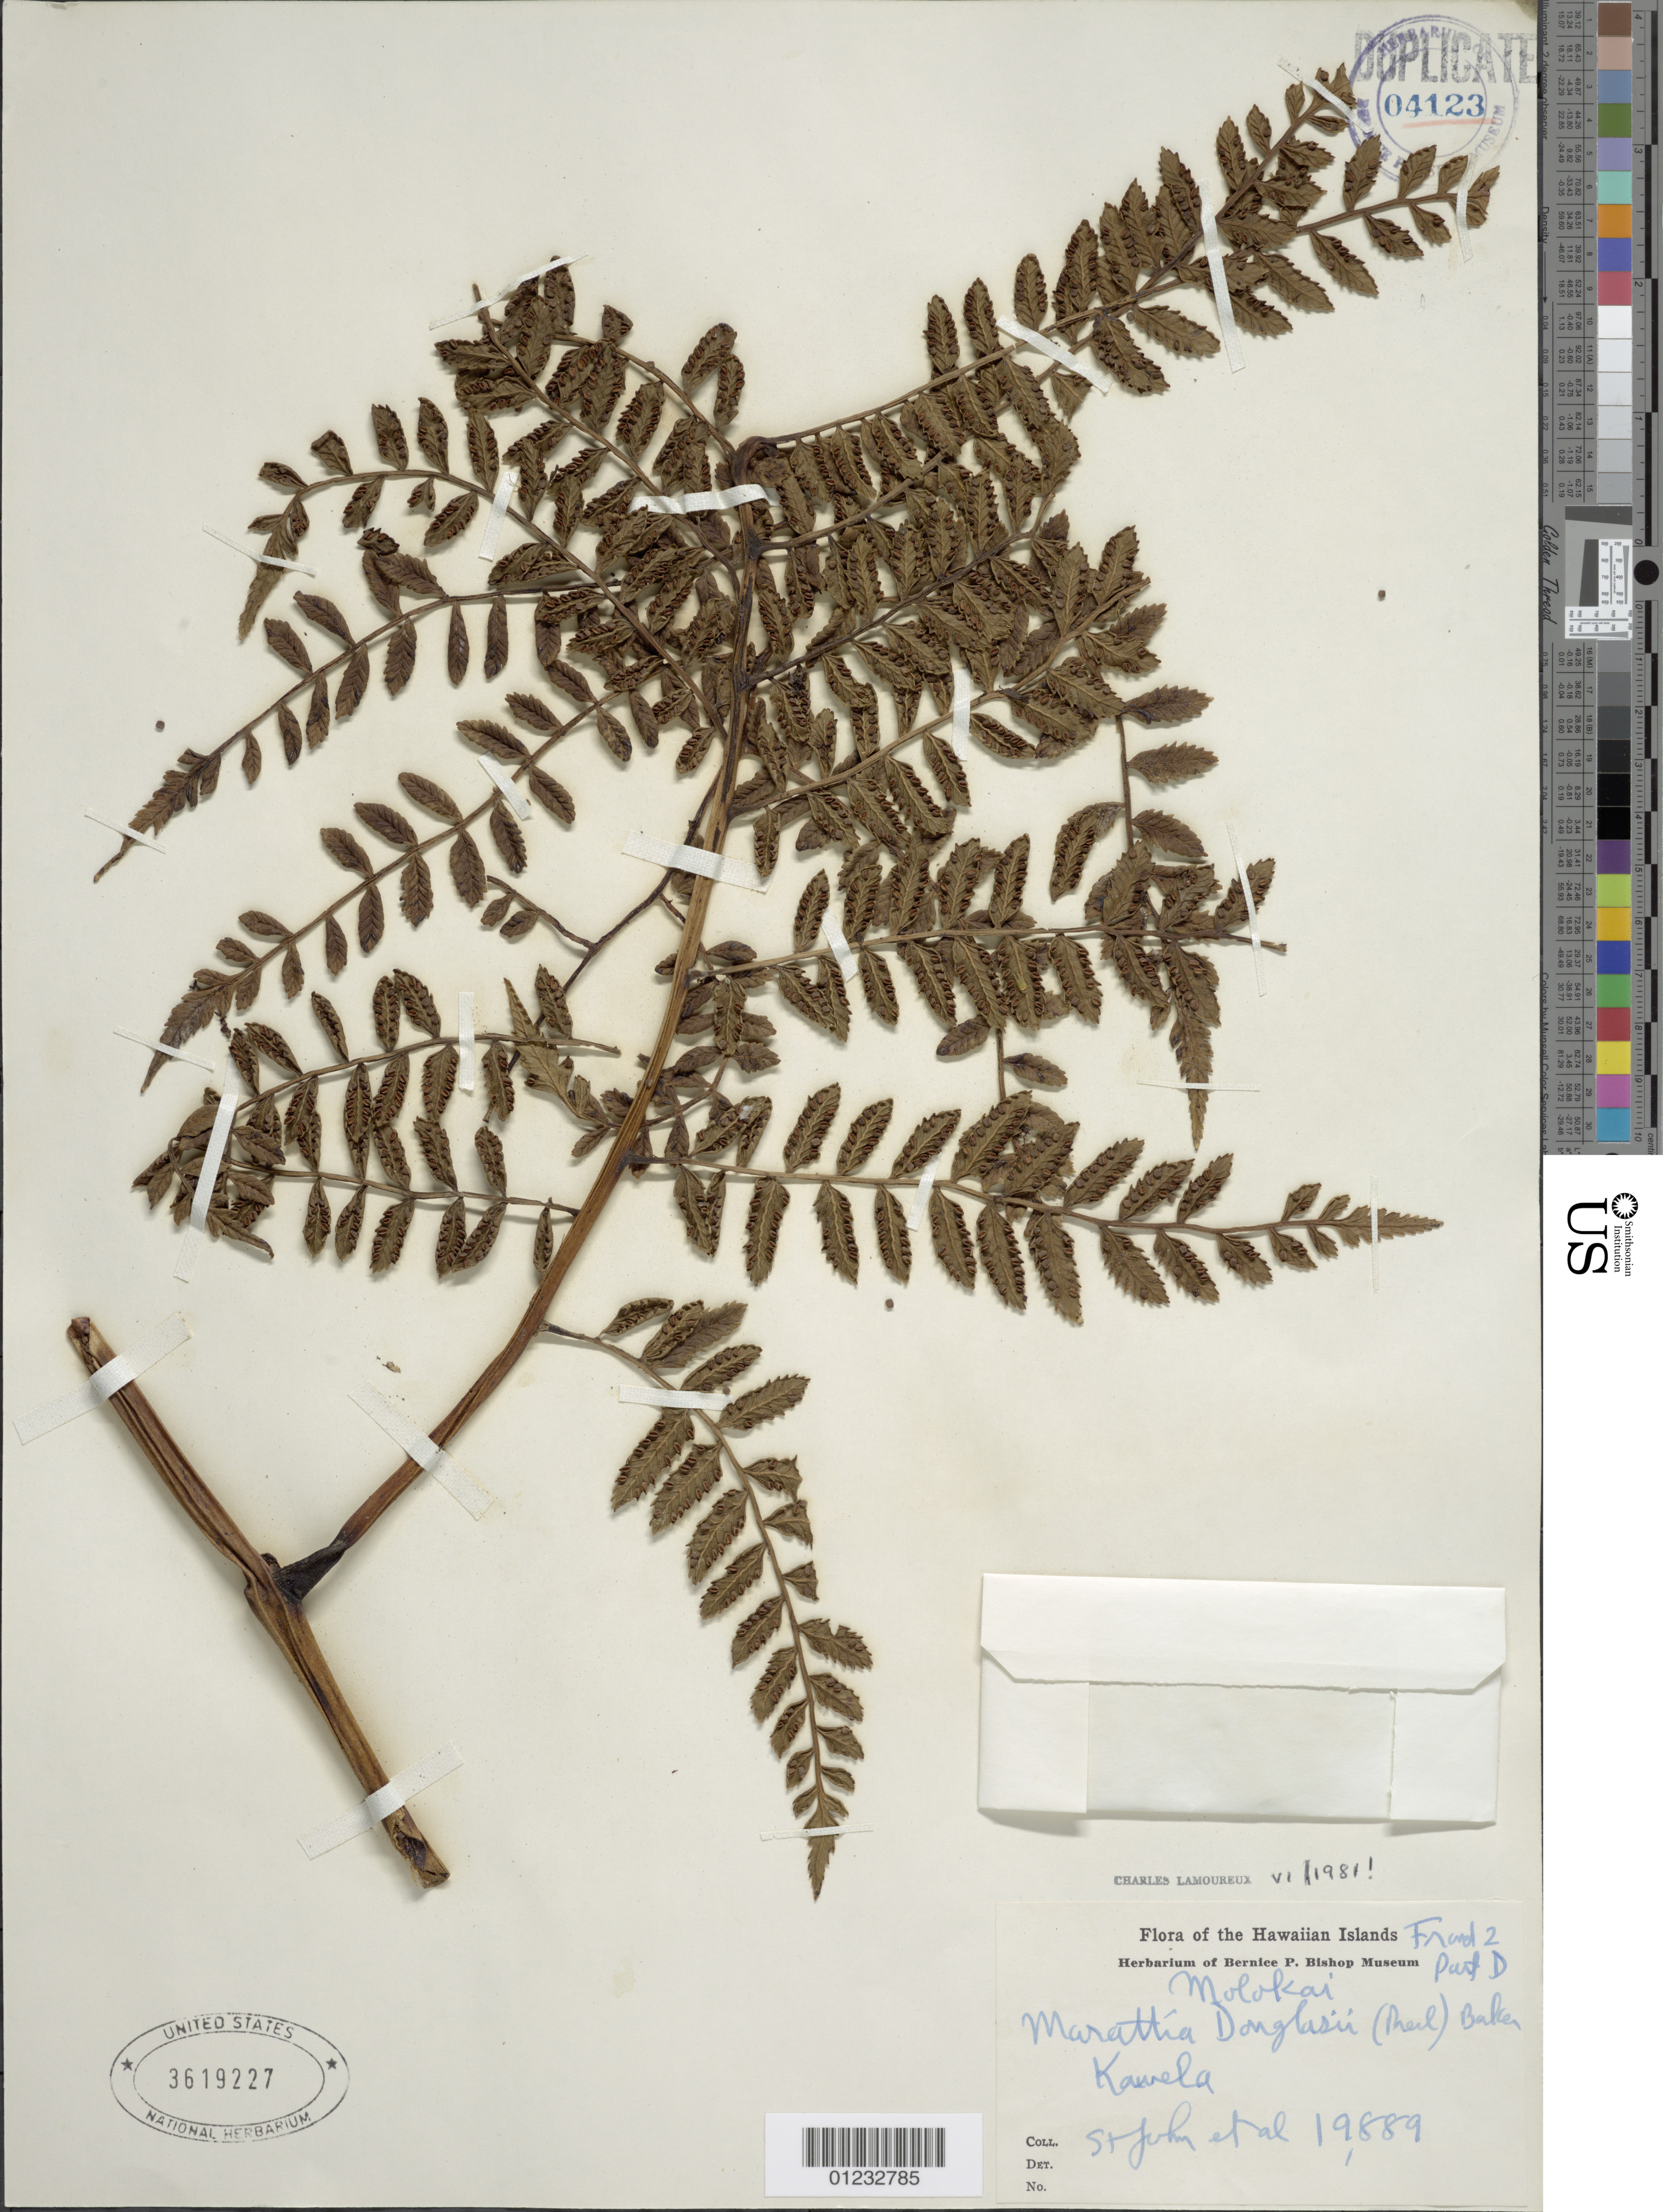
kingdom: Plantae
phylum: Tracheophyta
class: Polypodiopsida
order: Marattiales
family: Marattiaceae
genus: Marattia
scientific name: Marattia douglasii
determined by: Lamoureux, C. H.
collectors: H. St. John & et al.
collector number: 19889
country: United States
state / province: Hawaii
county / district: Maui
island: Moloka'i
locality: Kawela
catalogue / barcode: US 3619227